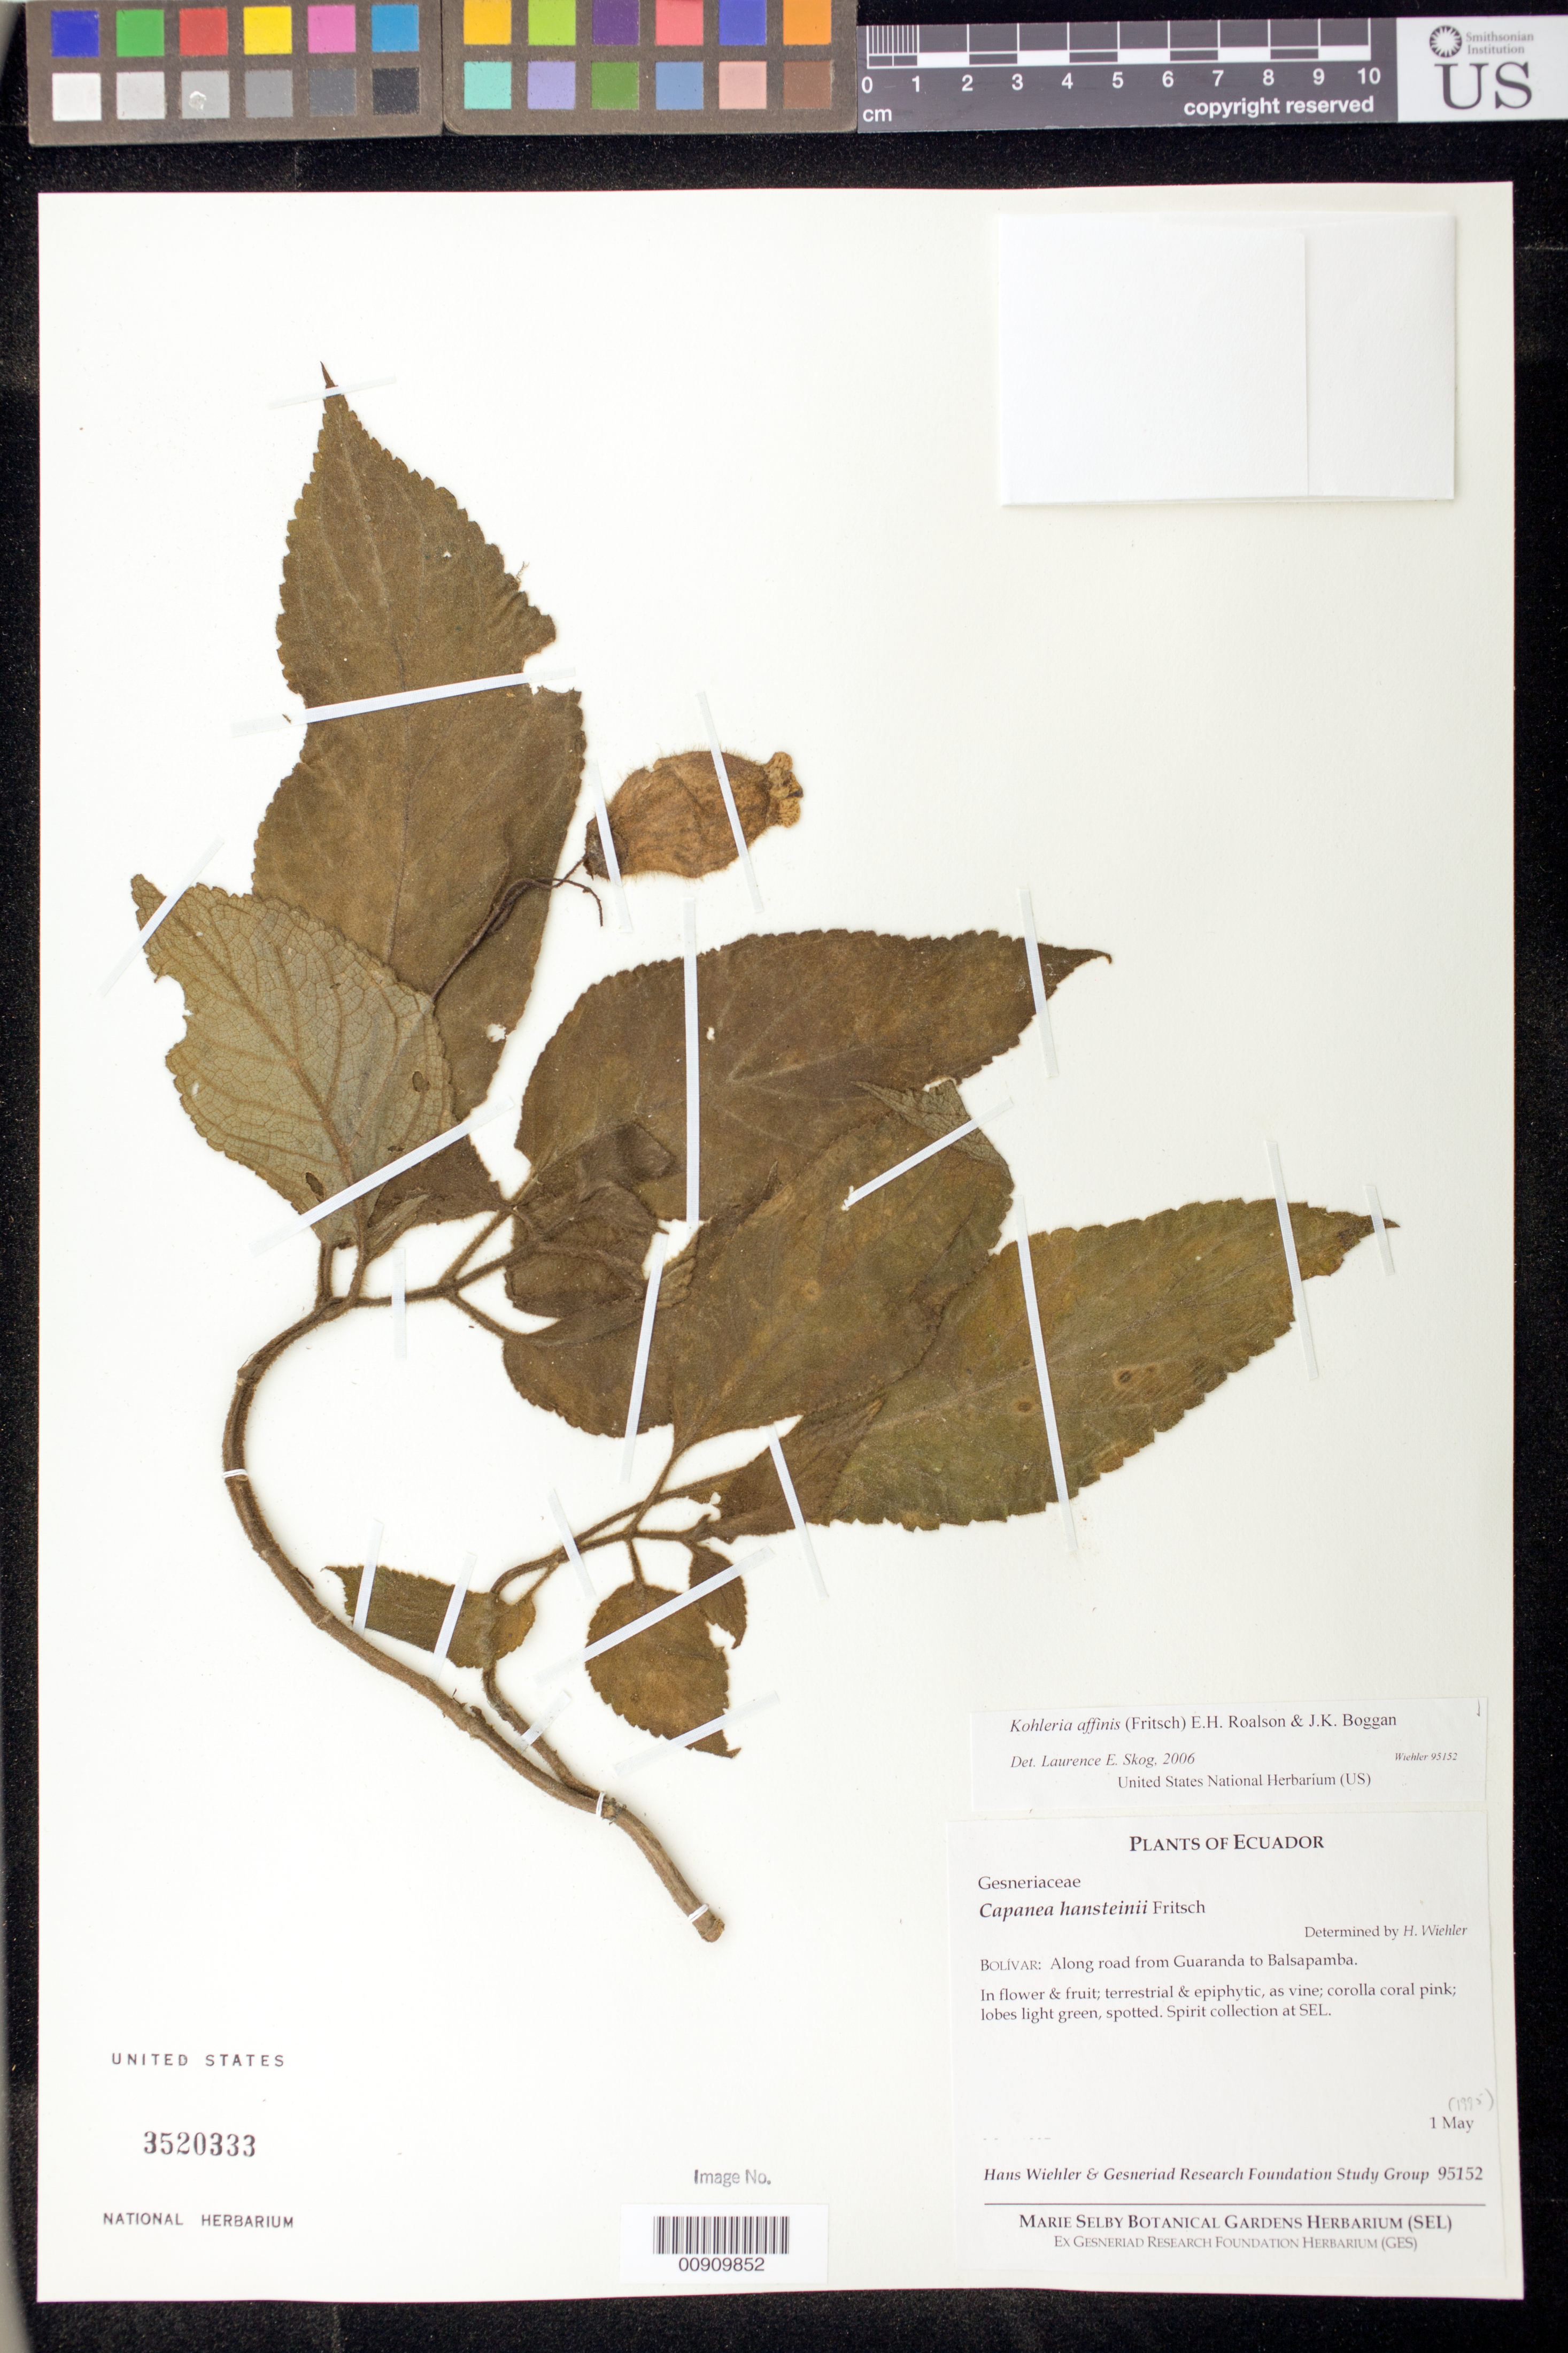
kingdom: Plantae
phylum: Tracheophyta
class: Magnoliopsida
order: Lamiales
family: Gesneriaceae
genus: Kohleria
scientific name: Kohleria affinis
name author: (Fritsch) Roalson & Boggan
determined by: Skog, Laurence E.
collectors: H. J. Wiehler & GRF Study Group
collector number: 95152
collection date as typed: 01 May 1995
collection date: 1995-05-01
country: Ecuador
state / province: Bolívar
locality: Bolívar: along road from Guaranda to Balsapampa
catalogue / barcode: US 3520333